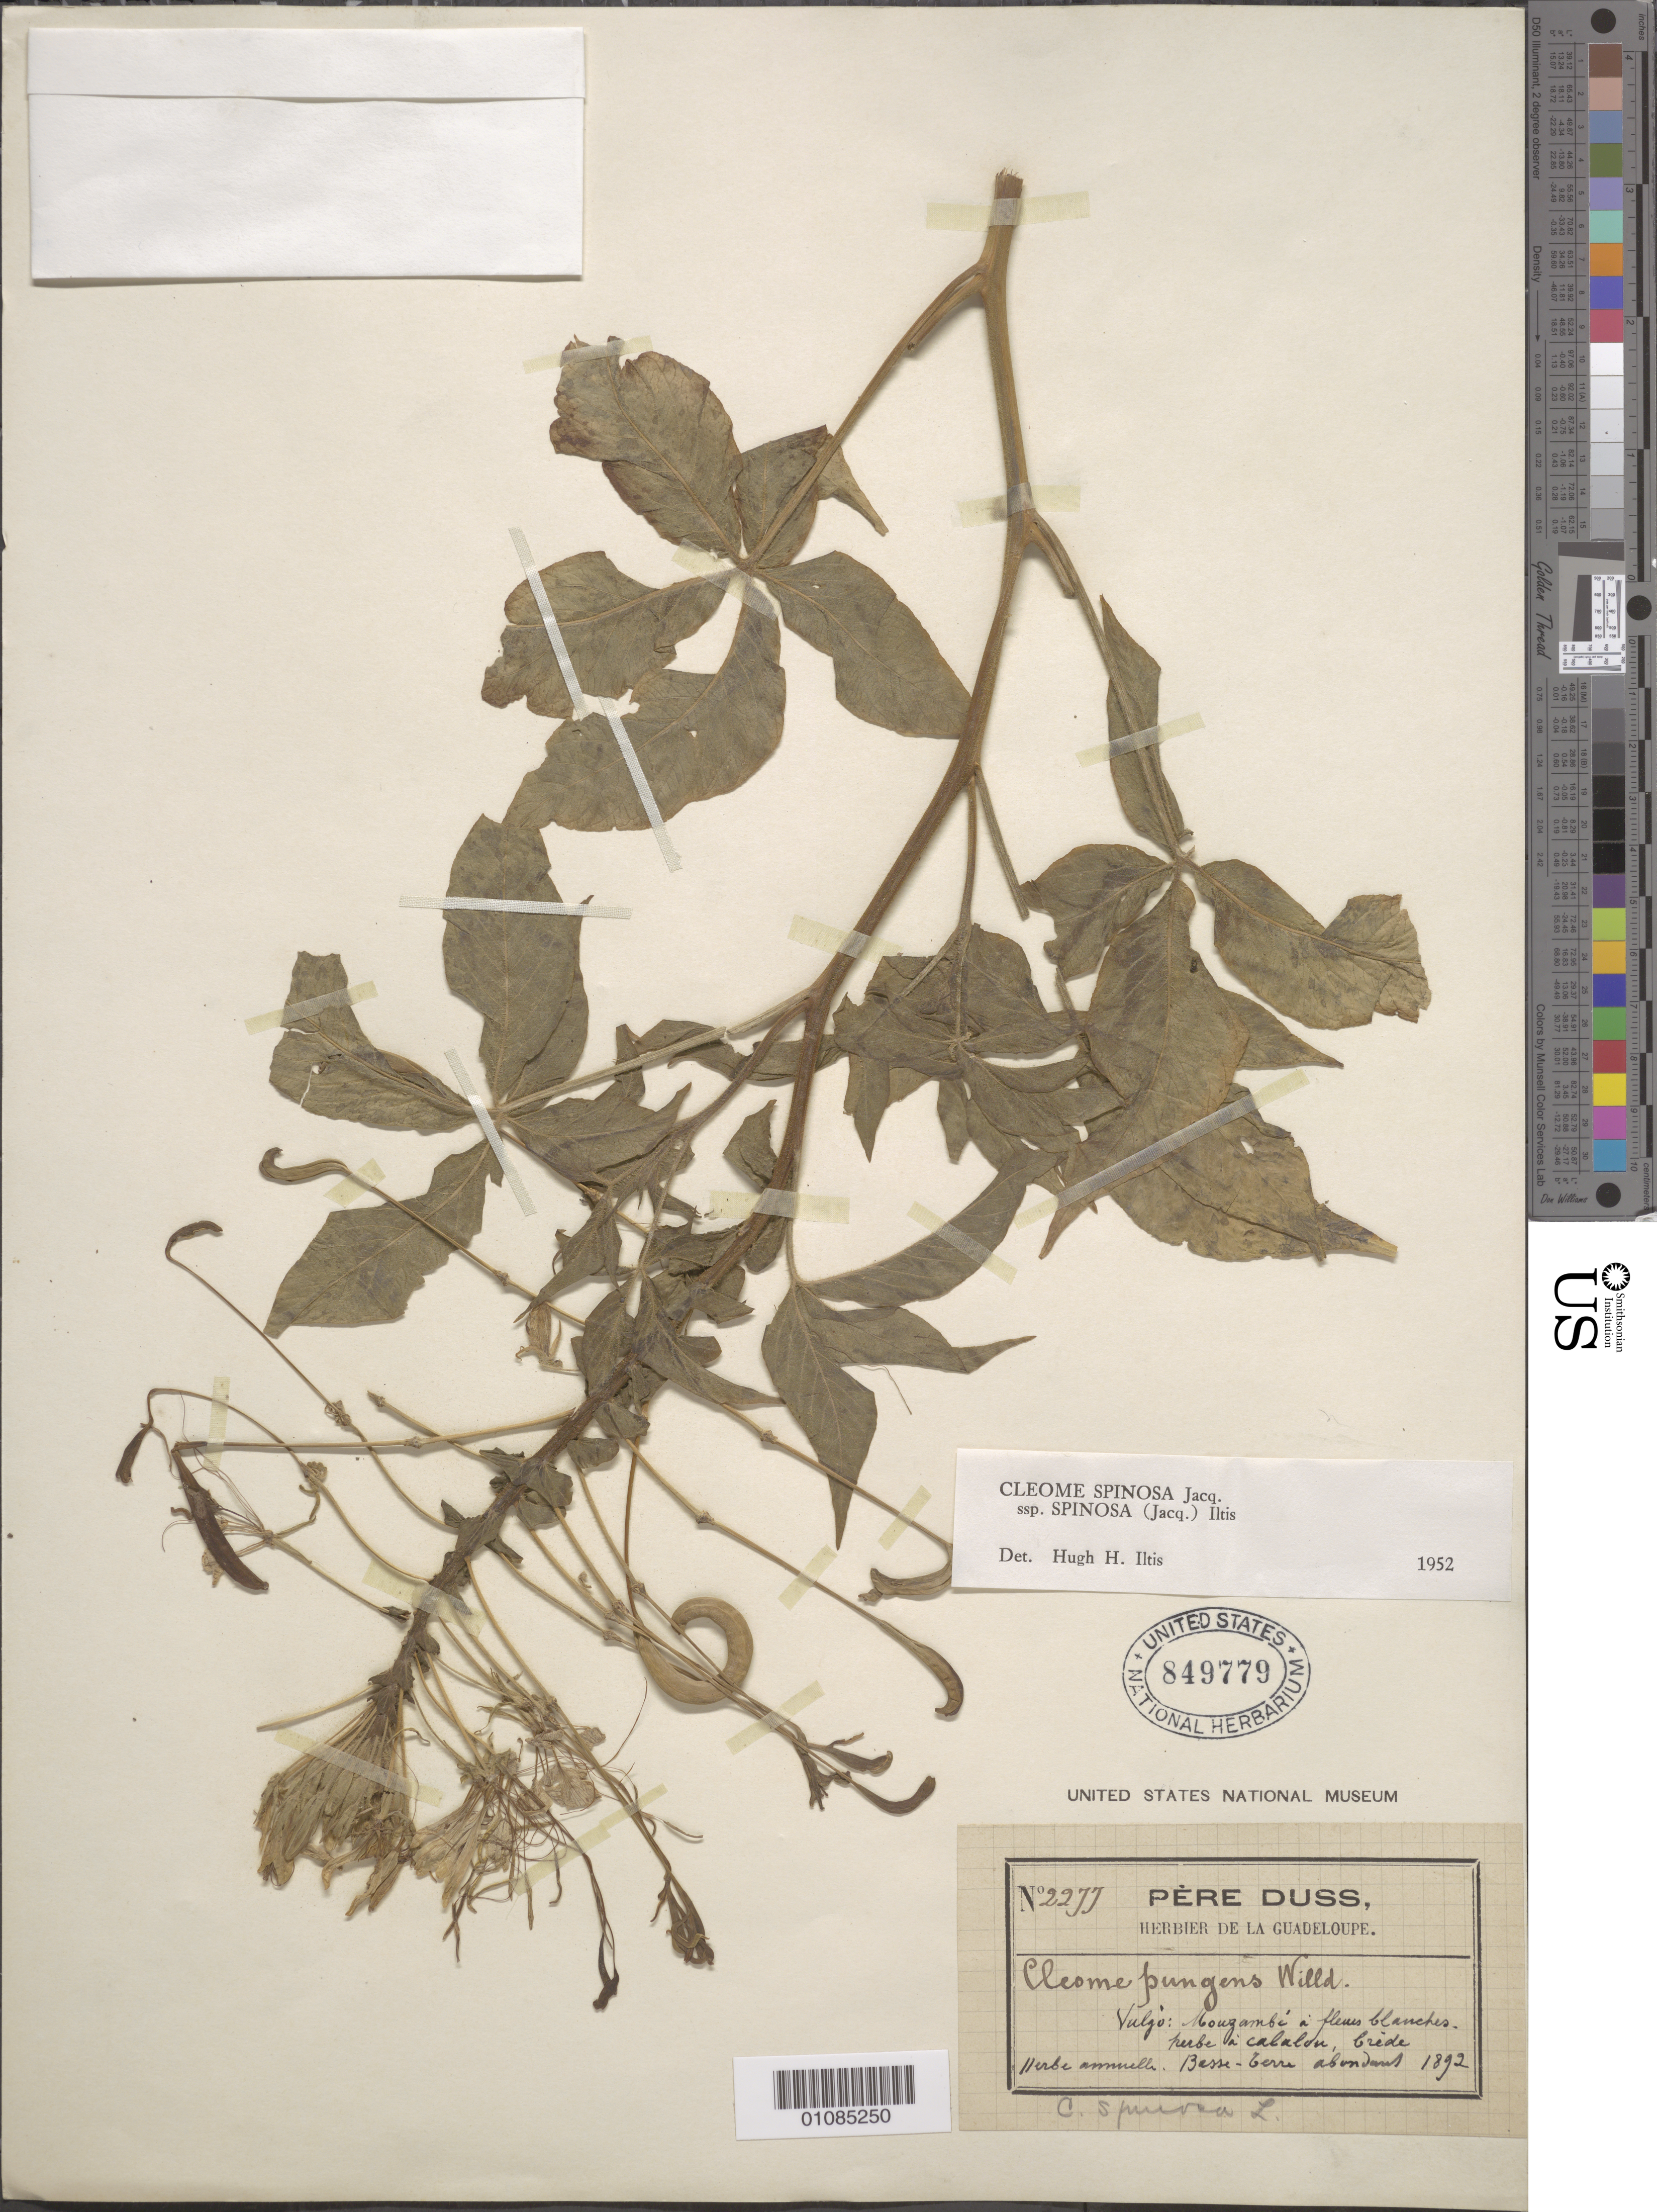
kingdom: Plantae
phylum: Tracheophyta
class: Magnoliopsida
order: Brassicales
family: Cleomaceae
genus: Tarenaya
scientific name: Tarenaya spinosa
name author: (Jacq.) Raf.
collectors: Père Duss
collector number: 2277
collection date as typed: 1892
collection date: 1892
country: Guadeloupe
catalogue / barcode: US 849779